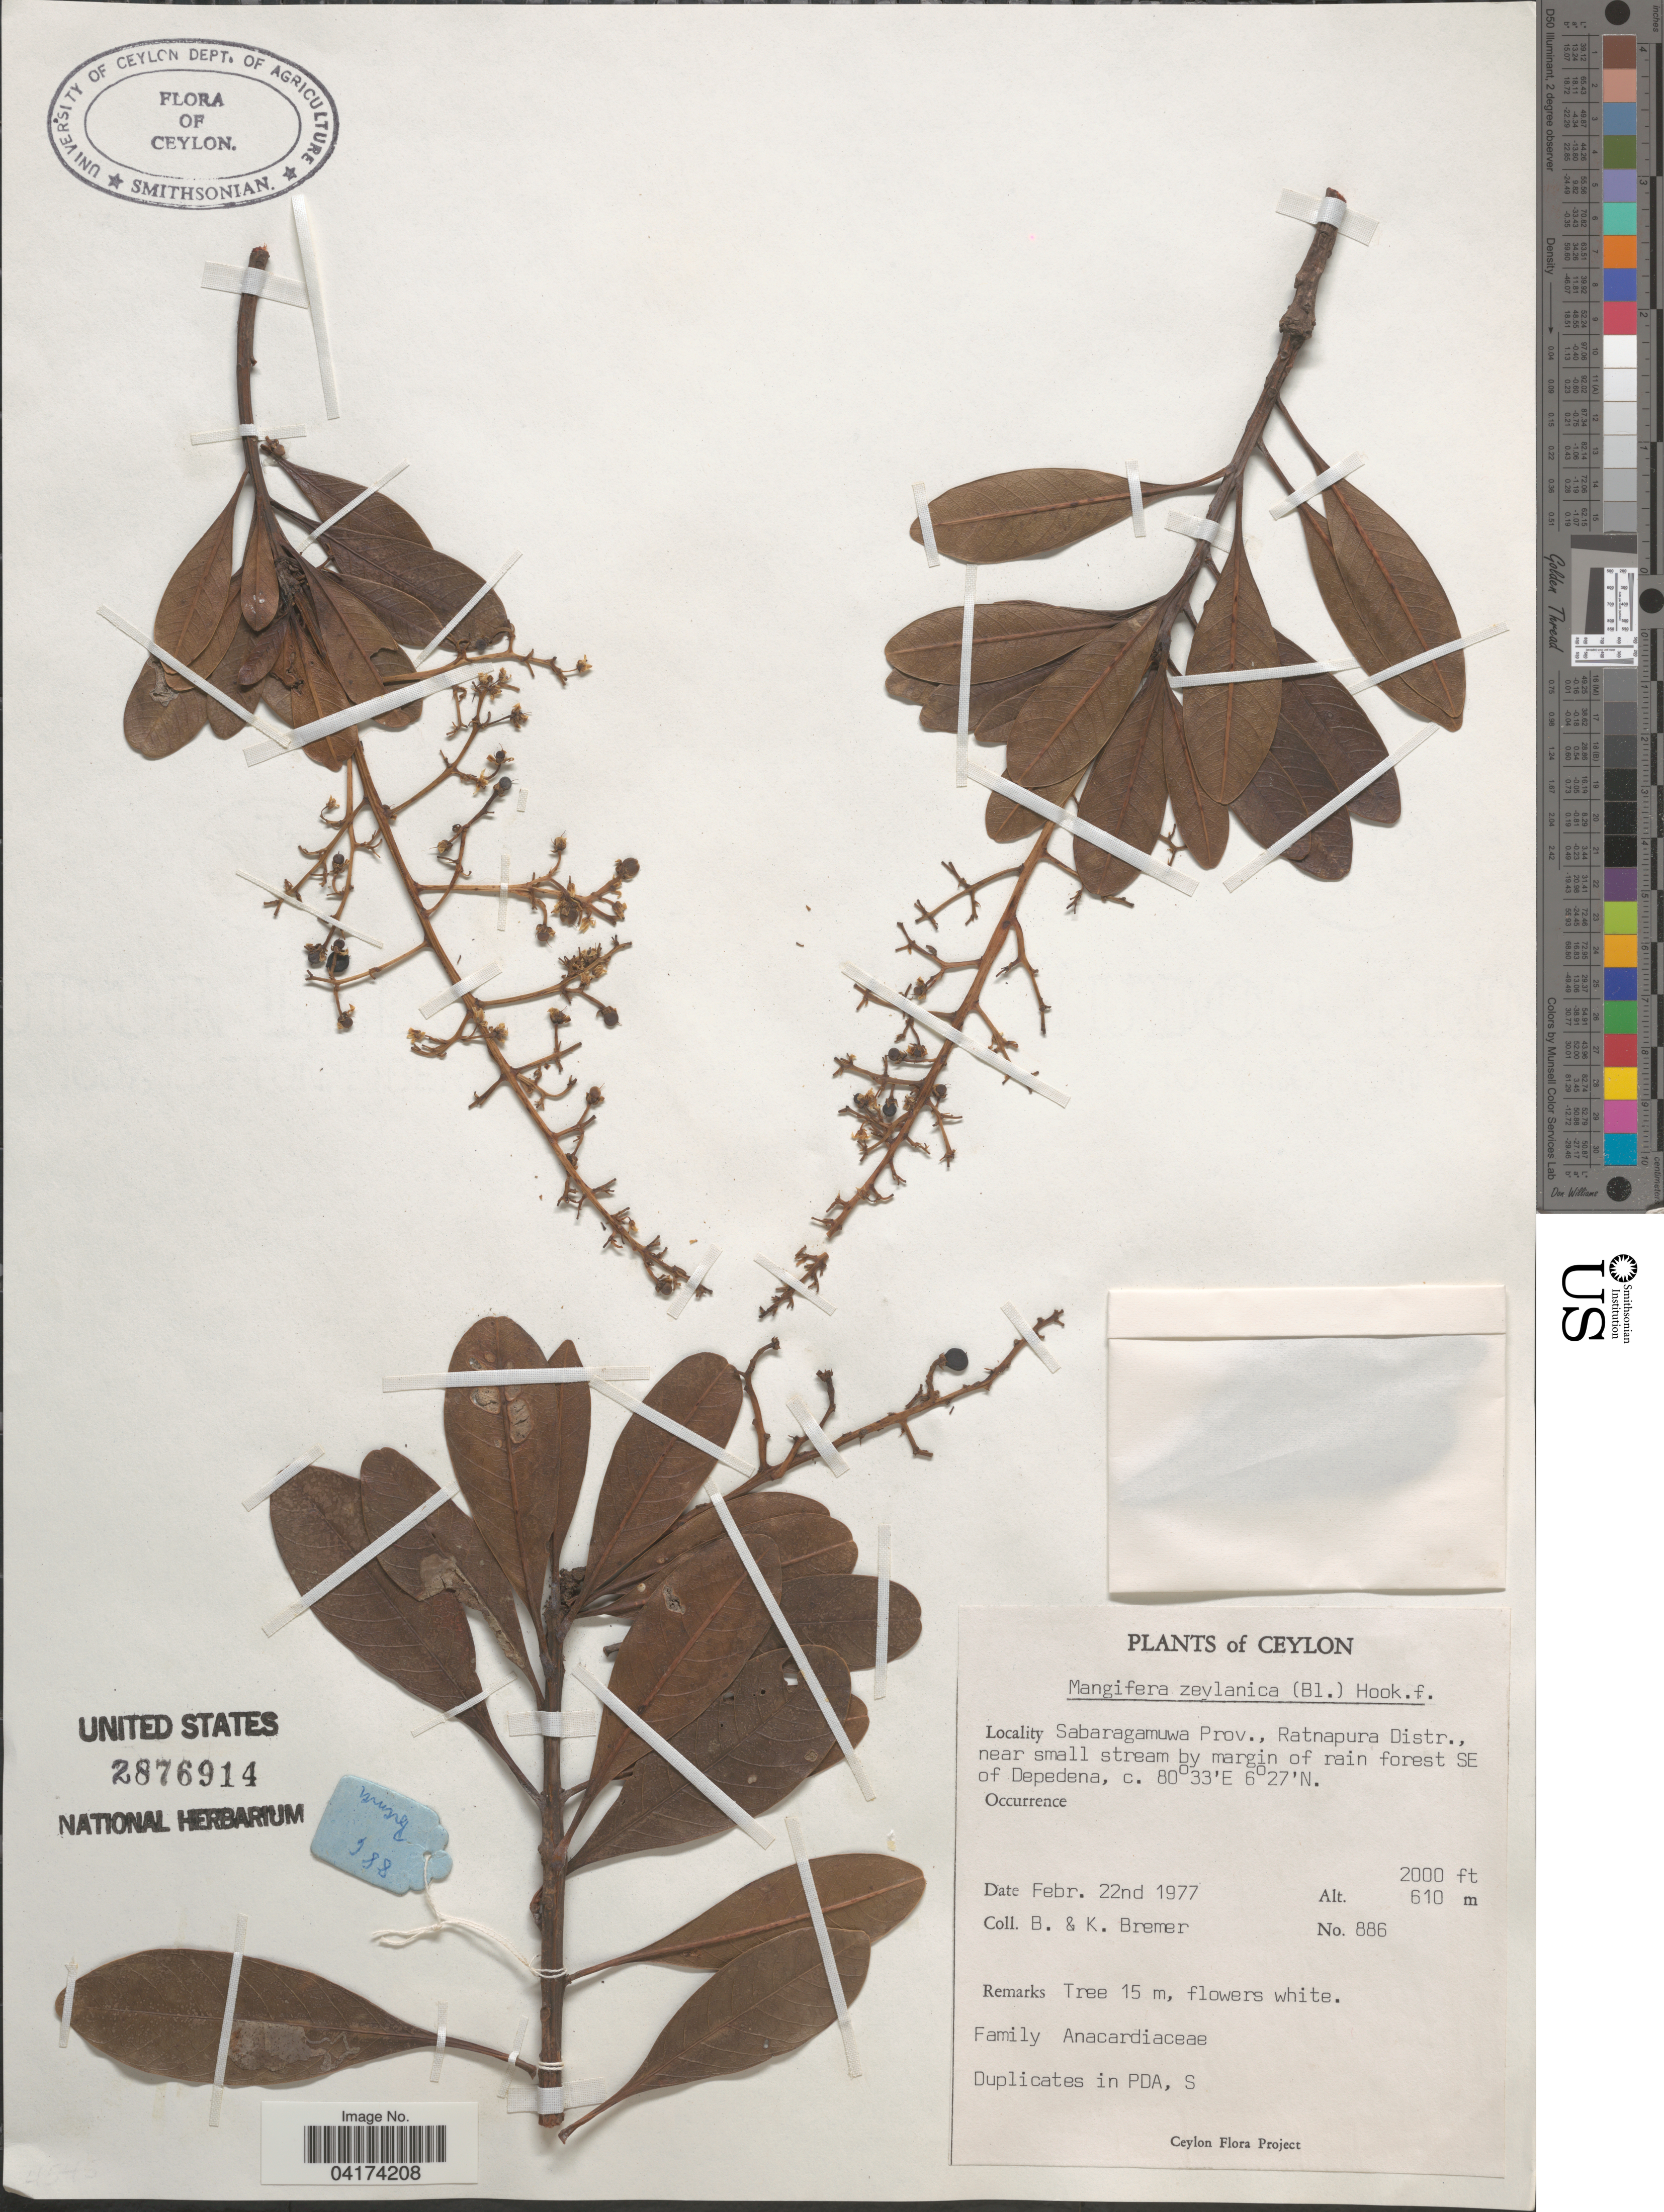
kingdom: Plantae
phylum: Tracheophyta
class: Magnoliopsida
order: Sapindales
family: Anacardiaceae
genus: Mangifera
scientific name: Mangifera zeylanica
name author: (Blume) Hook. f.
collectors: B. Bremer & K. Bremer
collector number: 886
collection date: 1977-02-22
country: Sri Lanka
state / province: Sabaragamuwa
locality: Ceylon. Ratnapura Distr., near small stream by margin of rain forest SE of Depedena.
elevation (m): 610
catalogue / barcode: US 2876914